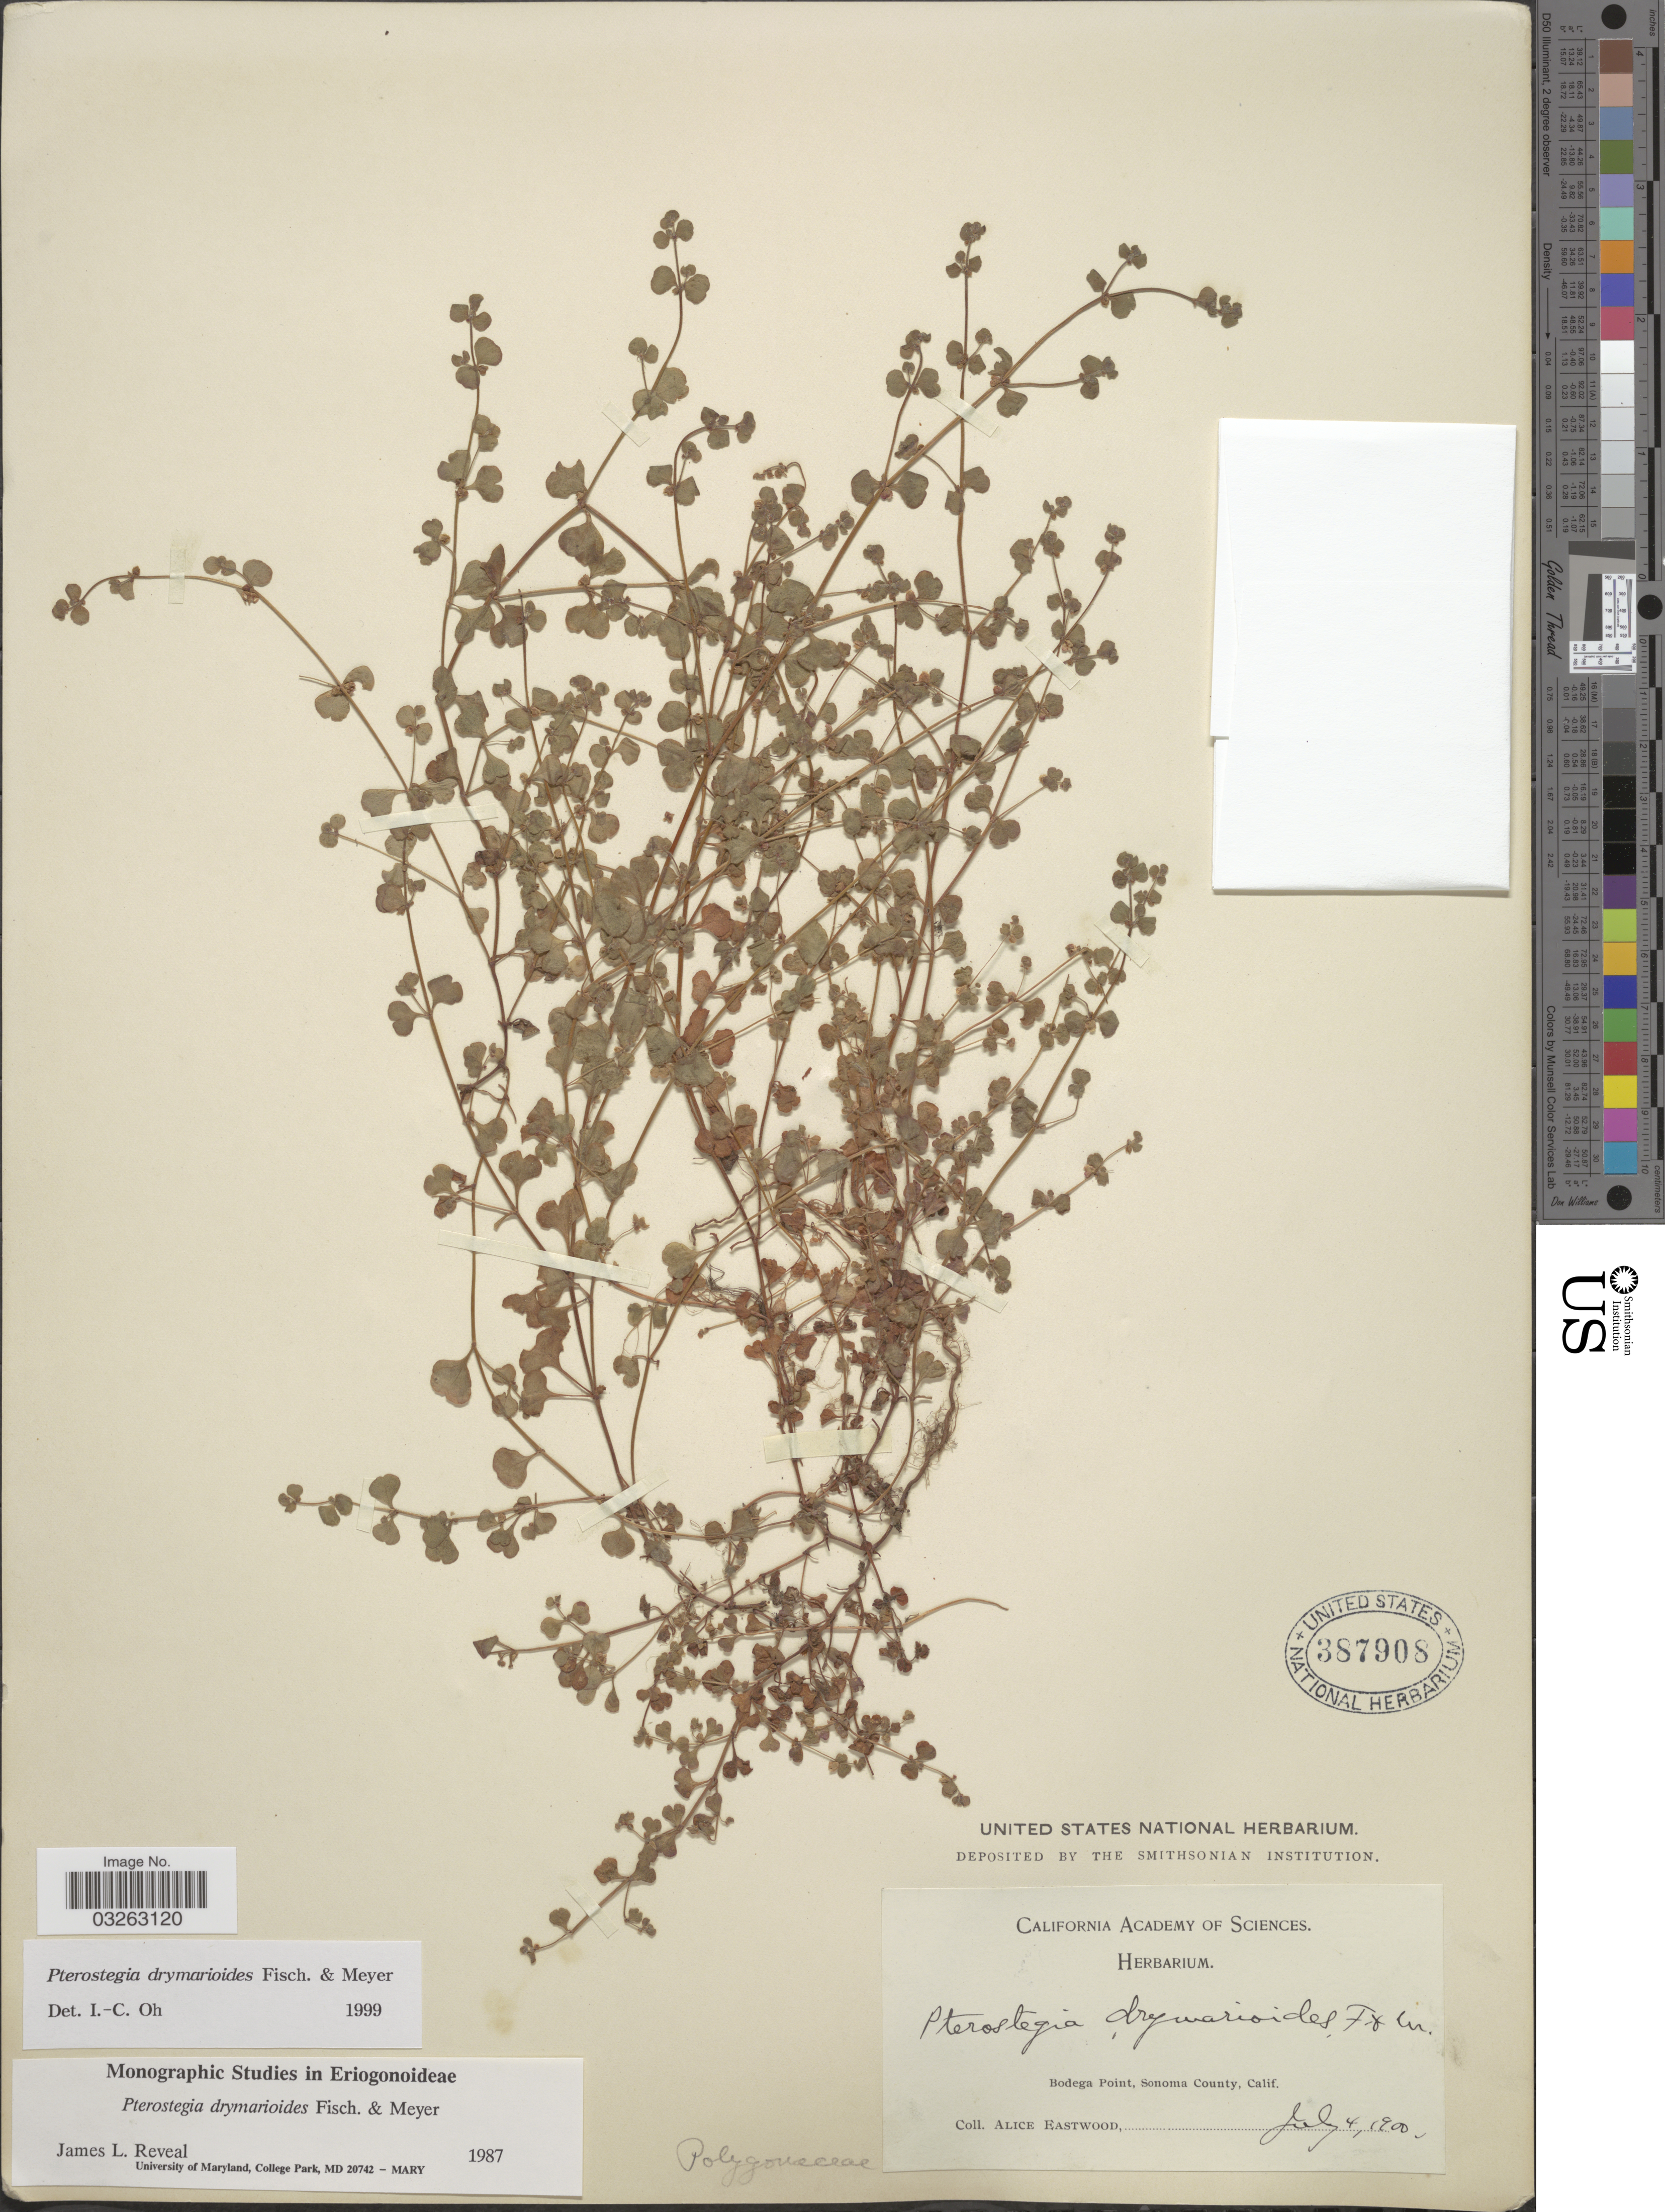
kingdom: Plantae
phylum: Tracheophyta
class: Magnoliopsida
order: Caryophyllales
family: Polygonaceae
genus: Pterostegia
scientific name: Pterostegia drymarioides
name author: Fisch. & C.A. Mey.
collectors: A. Eastwood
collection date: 1900-07-04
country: United States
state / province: California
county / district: Sonoma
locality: Bodega Point, Sonoma County.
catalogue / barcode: US 387908